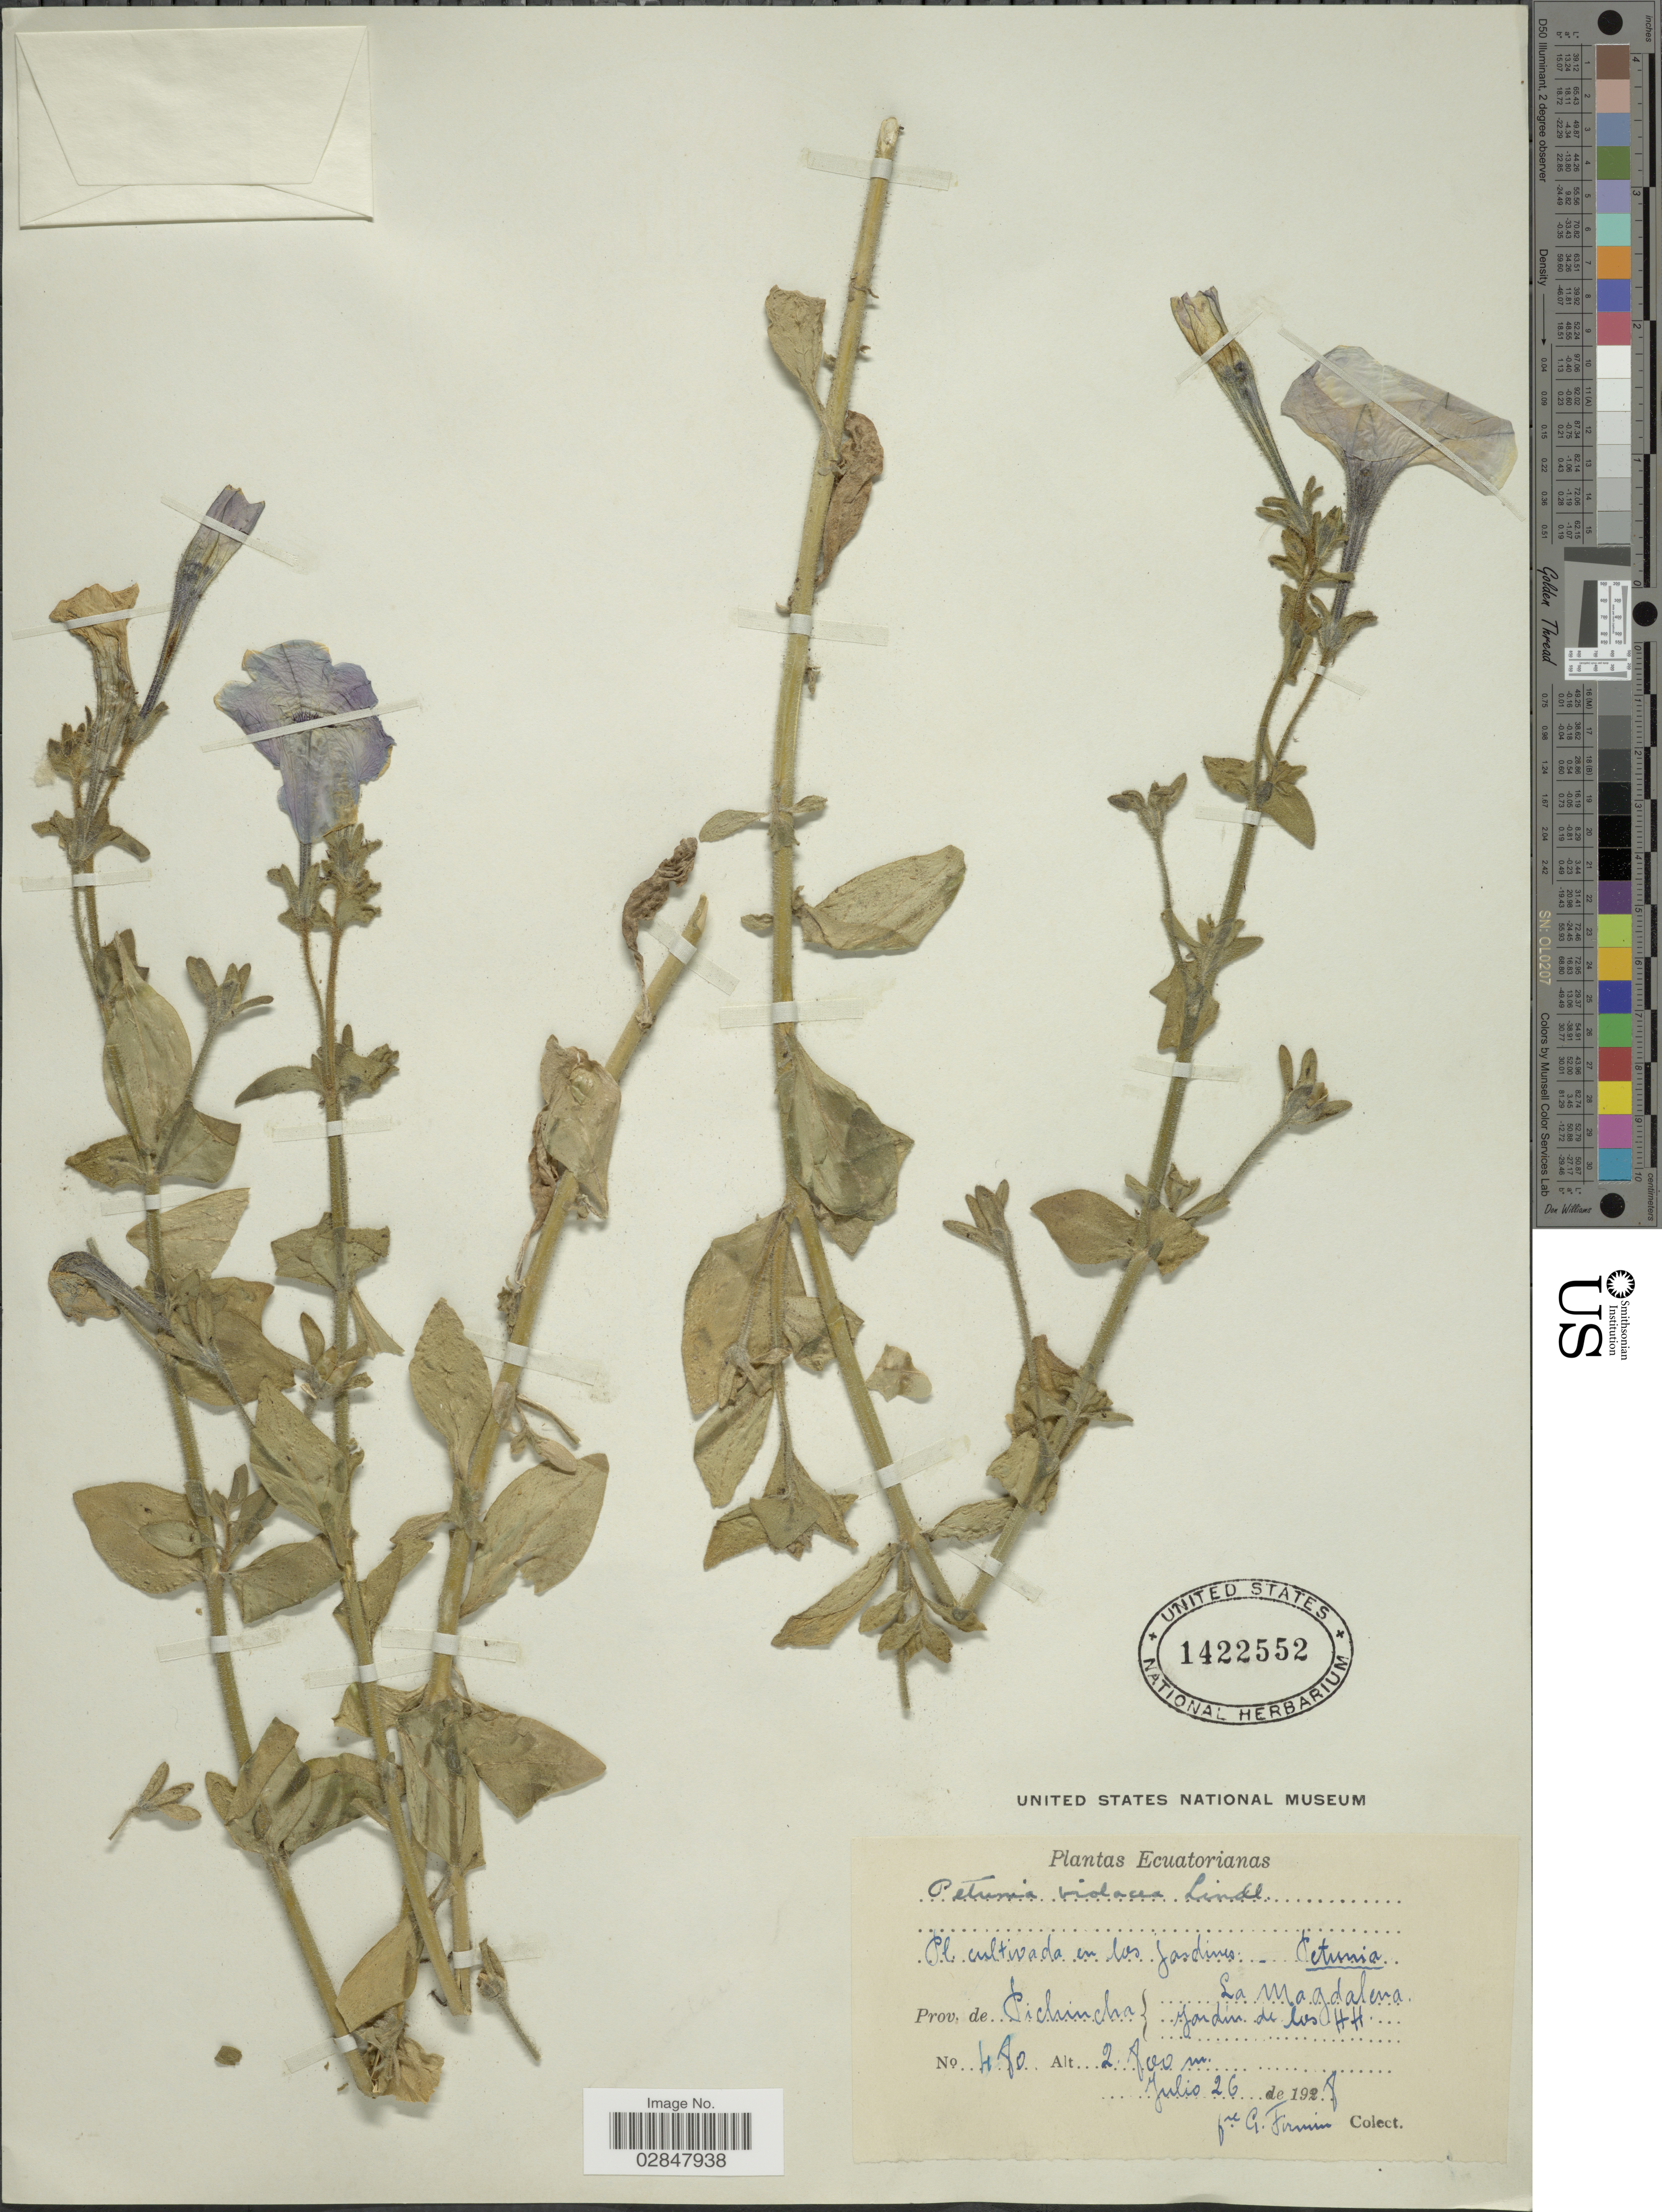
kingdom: Plantae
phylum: Tracheophyta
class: Magnoliopsida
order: Solanales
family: Solanaceae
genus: Petunia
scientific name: Petunia integrifolia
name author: (Hook.) Schinz & Thell.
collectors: F. Firmin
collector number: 480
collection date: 1928-07-26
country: Ecuador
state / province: Pichincha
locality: La Magdalena, Jardin de los H.H.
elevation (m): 2800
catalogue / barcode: US 1422552